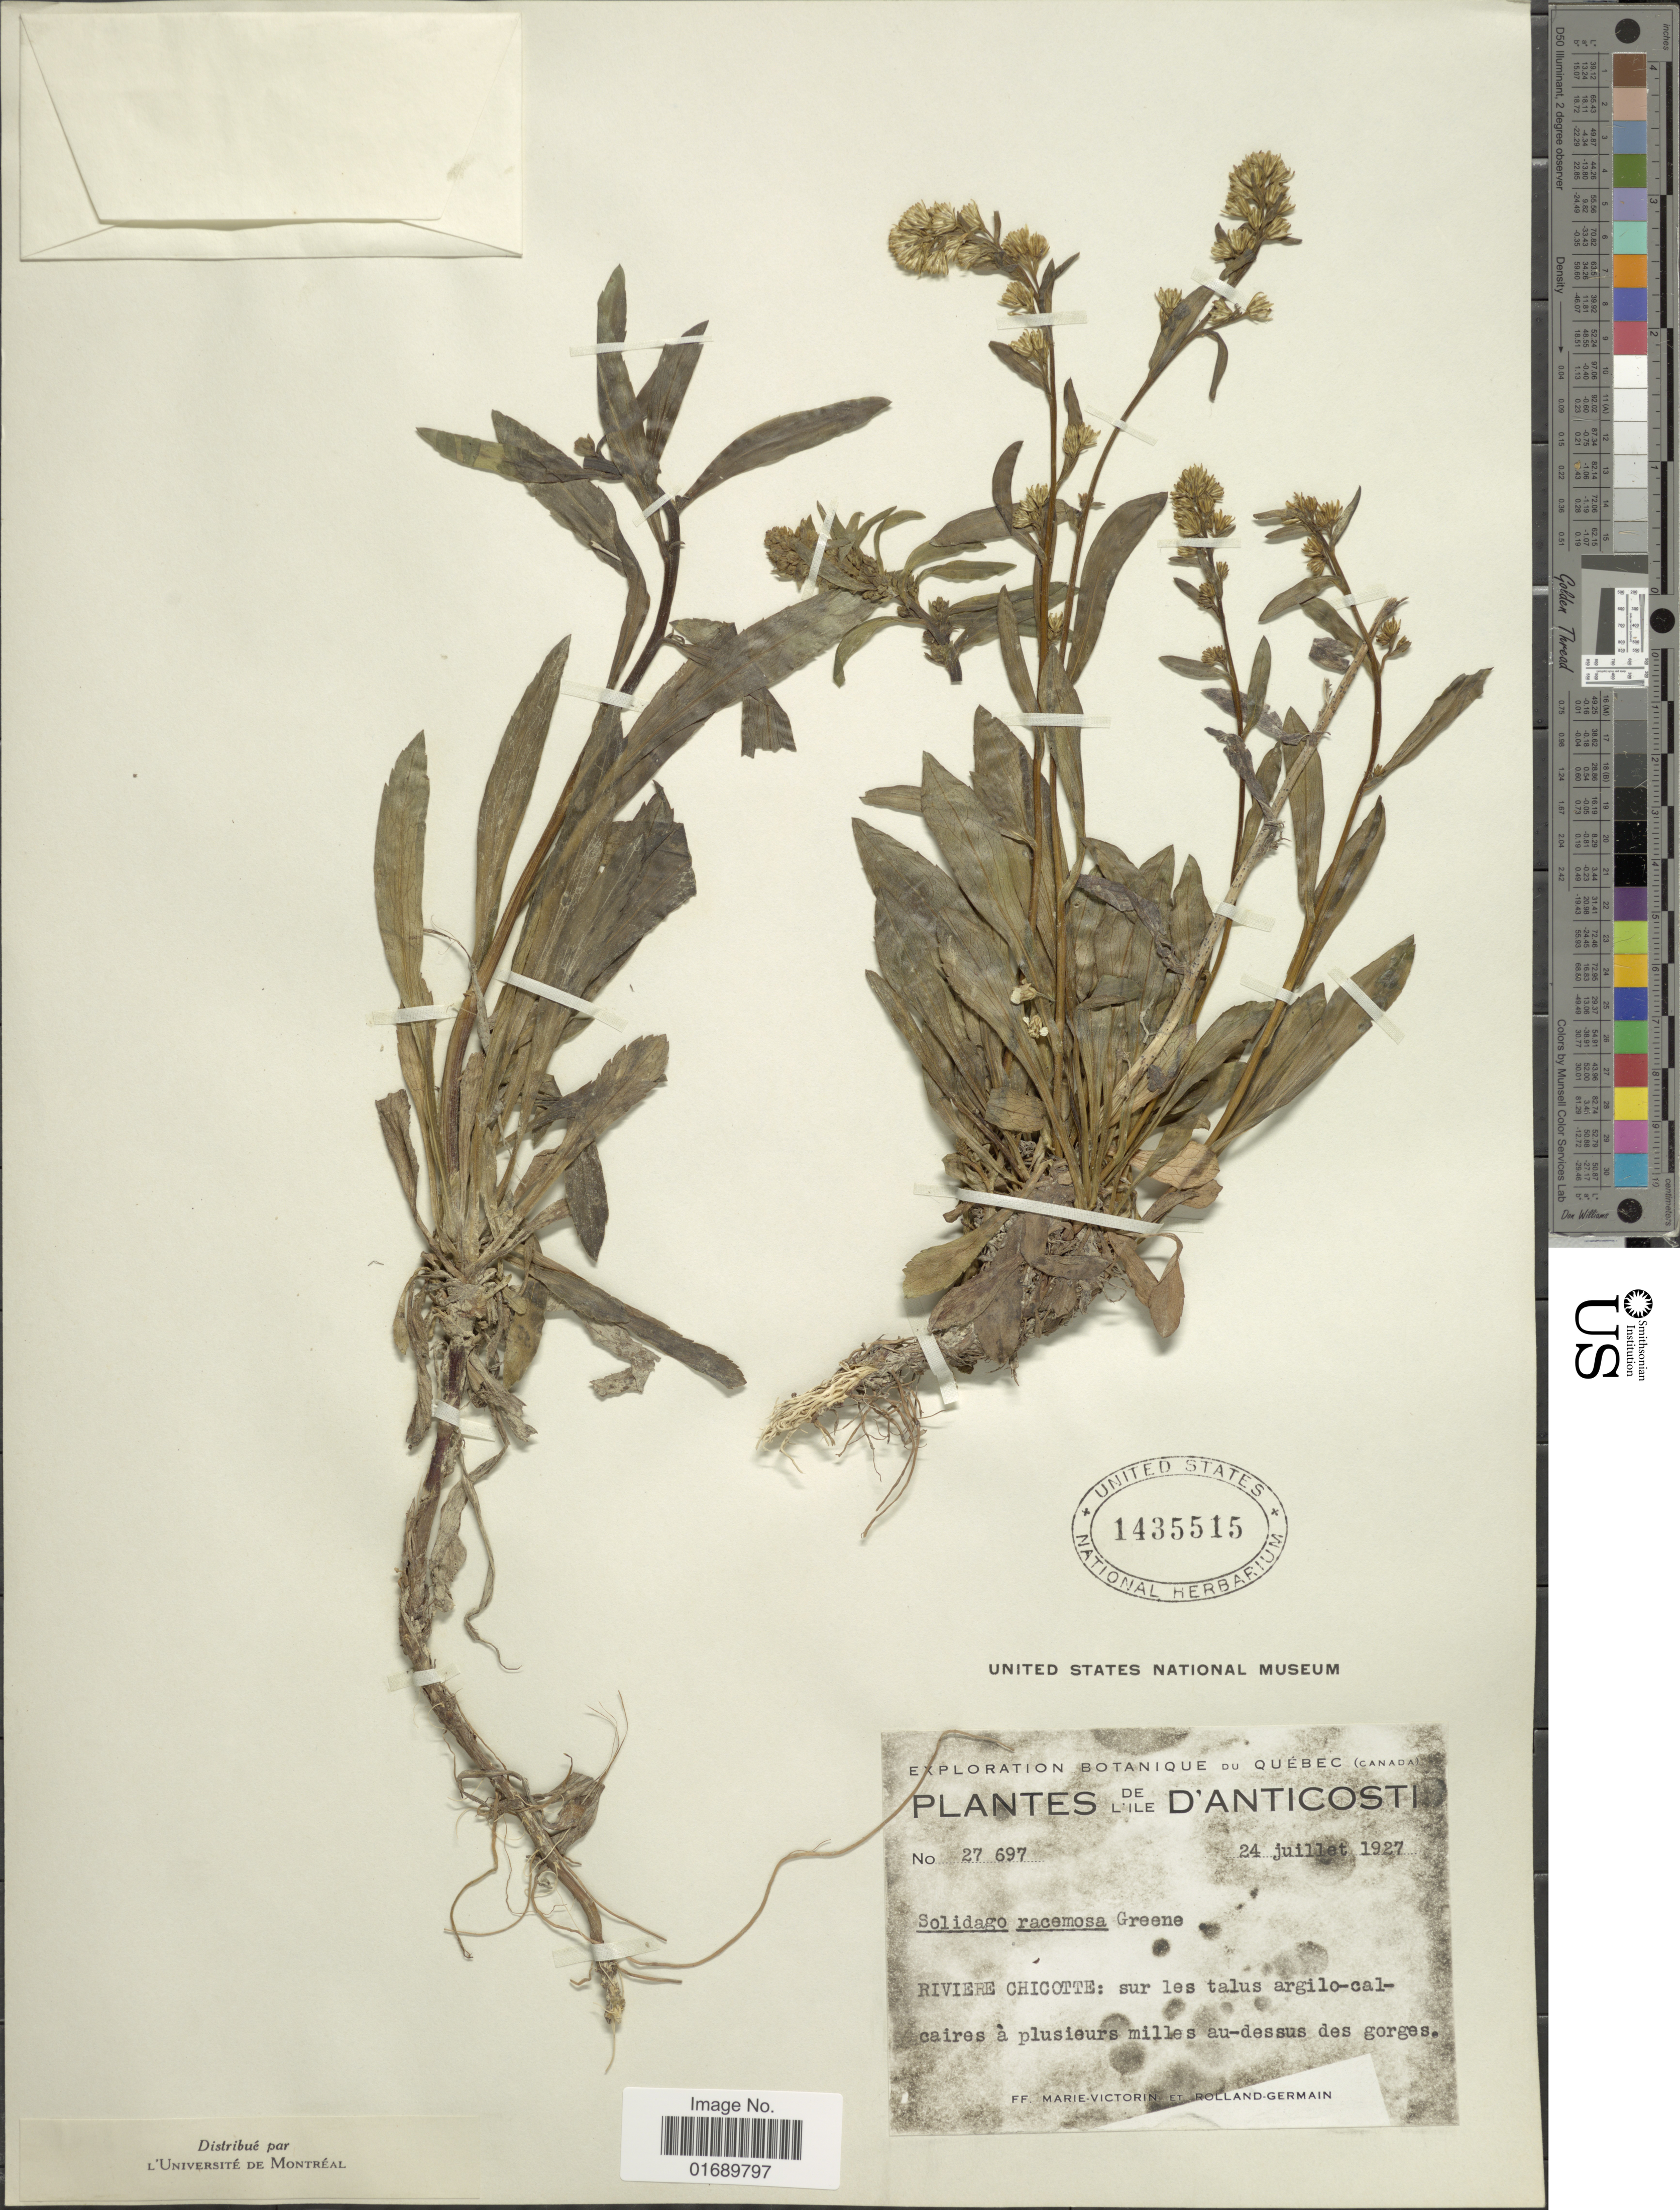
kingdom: Plantae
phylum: Tracheophyta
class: Magnoliopsida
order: Asterales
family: Asteraceae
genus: Solidago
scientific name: Solidago racemosa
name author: Greene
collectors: F. Marie-Victorin & Rolland-Germain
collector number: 27697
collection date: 1927-07-24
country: Canada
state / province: Quebec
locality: L'ile D'anticosti, Riviere Chicotte: sur les talus argilo-calcaires à plusieurs miles u-dessus des gorges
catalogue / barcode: US 1435515